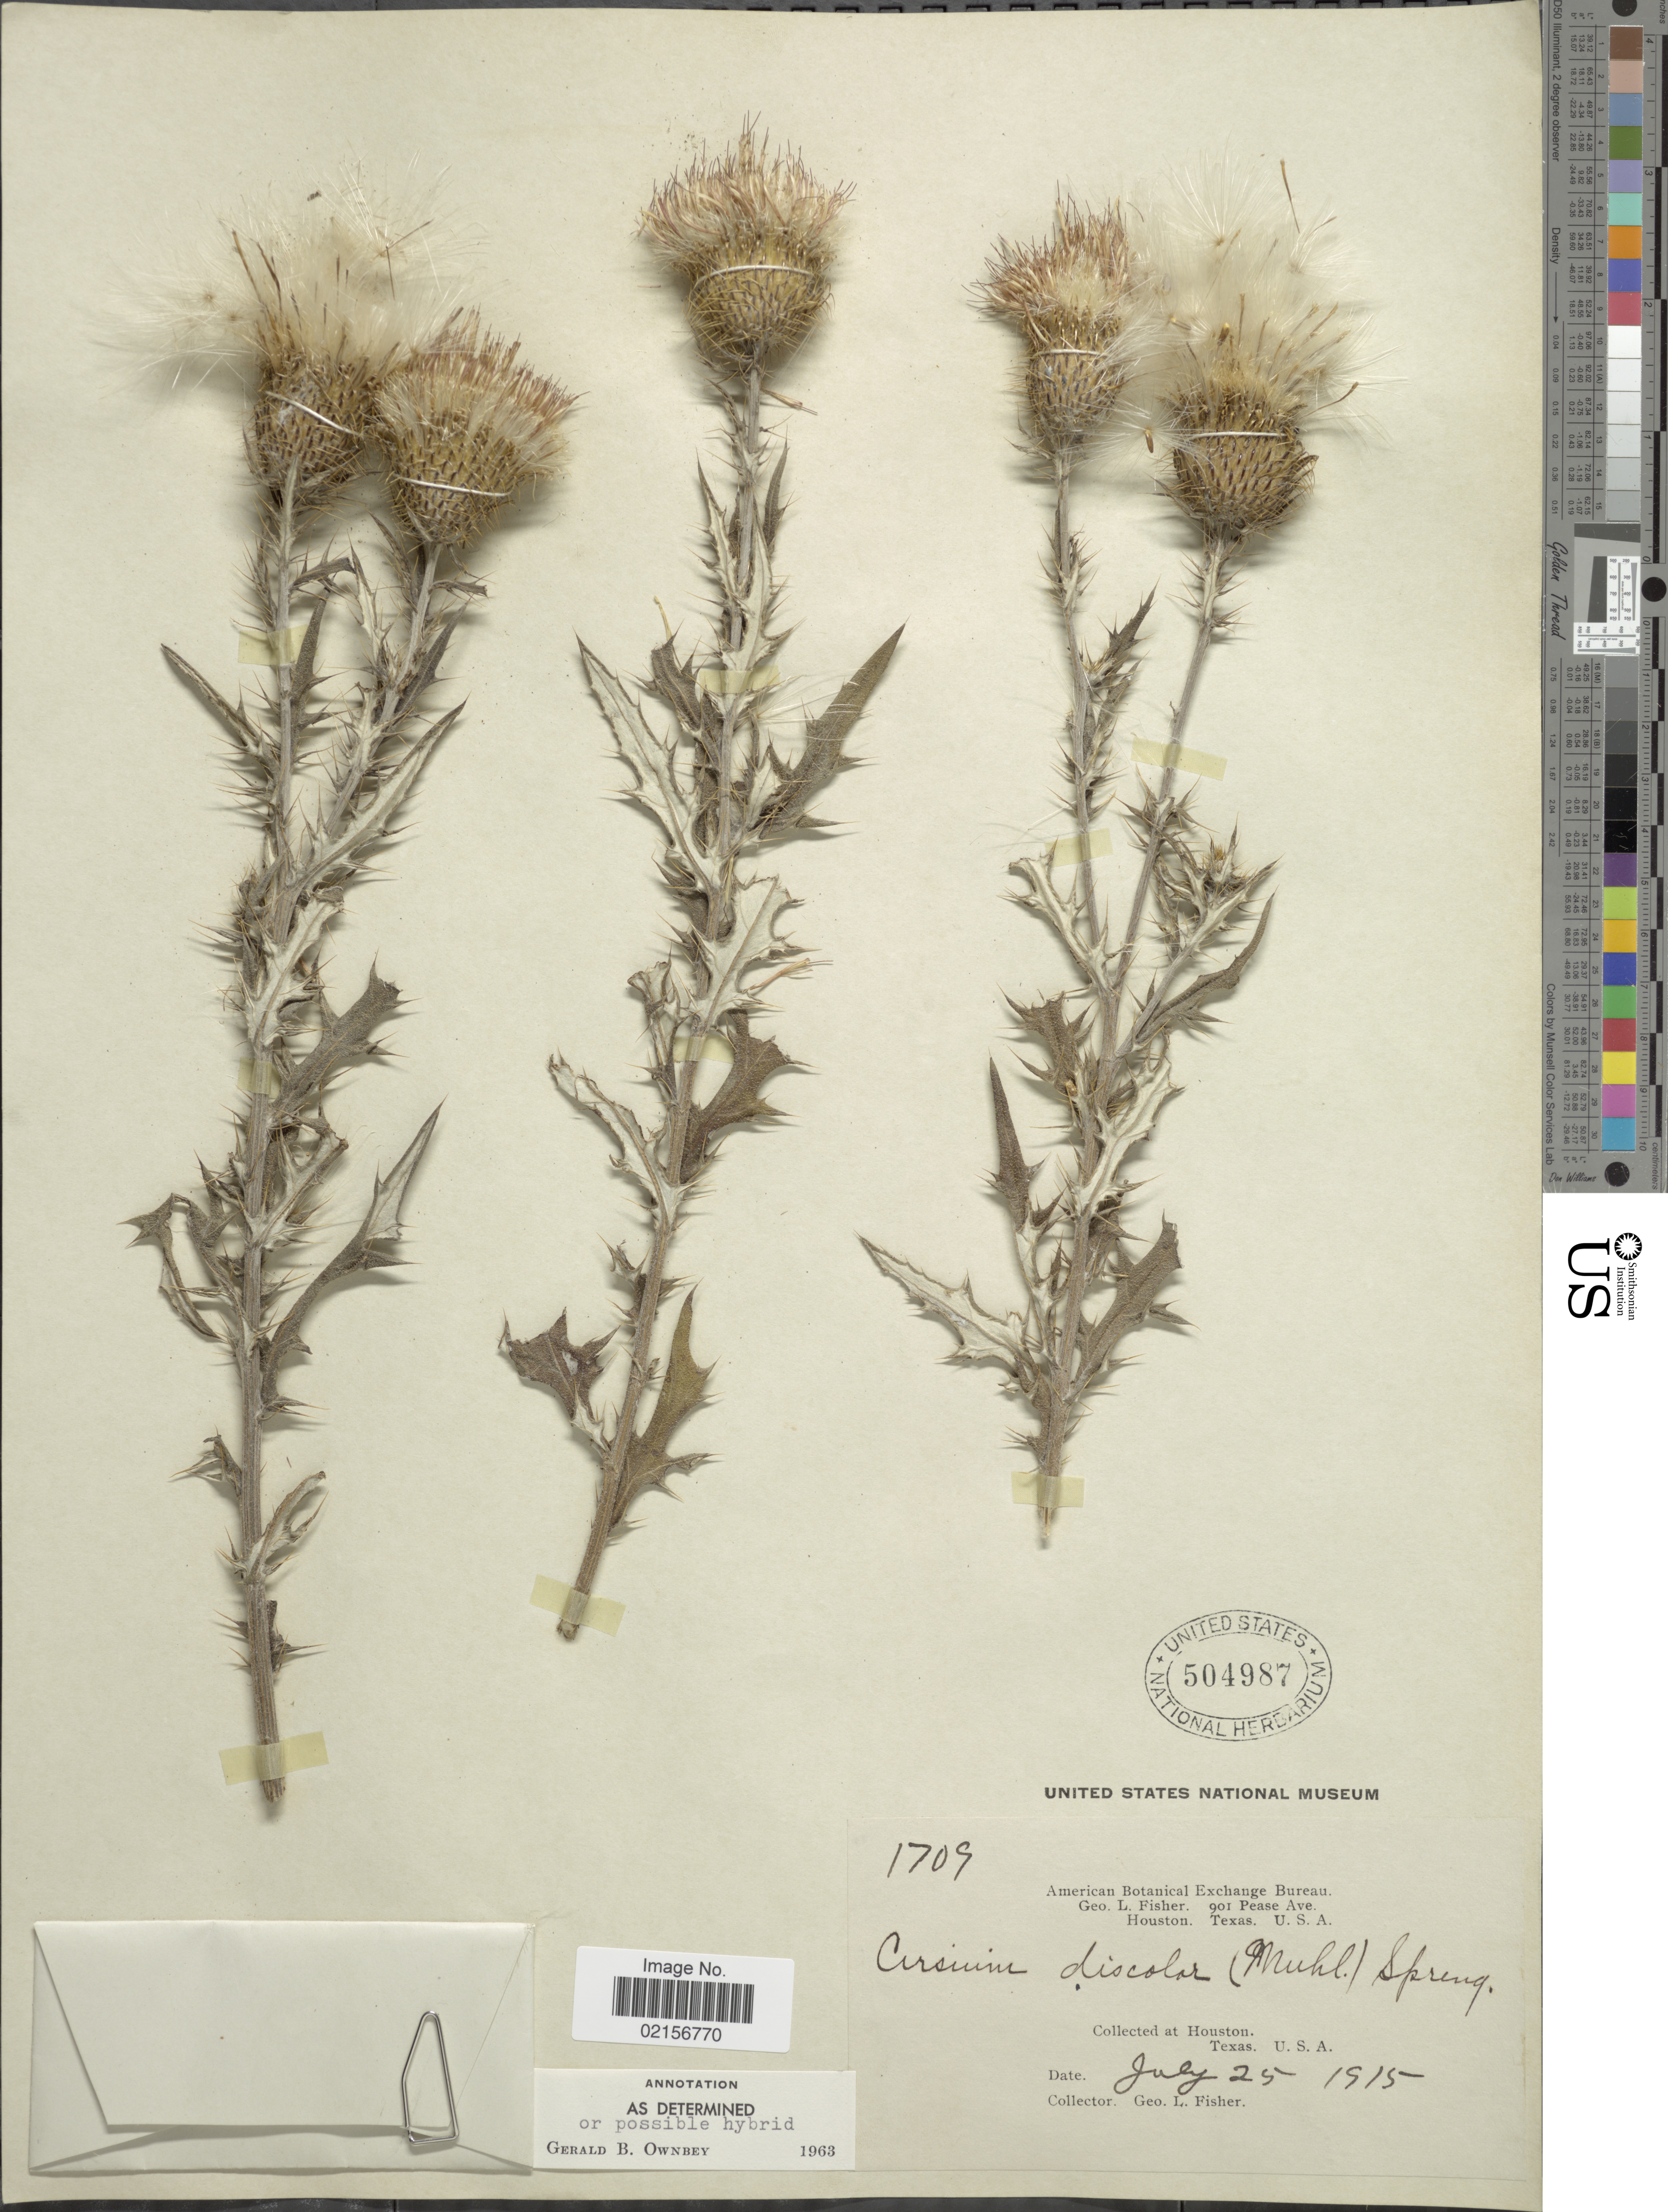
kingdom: Plantae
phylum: Tracheophyta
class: Magnoliopsida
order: Asterales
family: Asteraceae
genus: Cirsium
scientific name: Cirsium discolor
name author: (Muhl. ex Willd.) Spreng.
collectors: G. L. Fisher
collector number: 1709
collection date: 1915-07-25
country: United States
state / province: Texas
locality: Houston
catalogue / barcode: US 504987